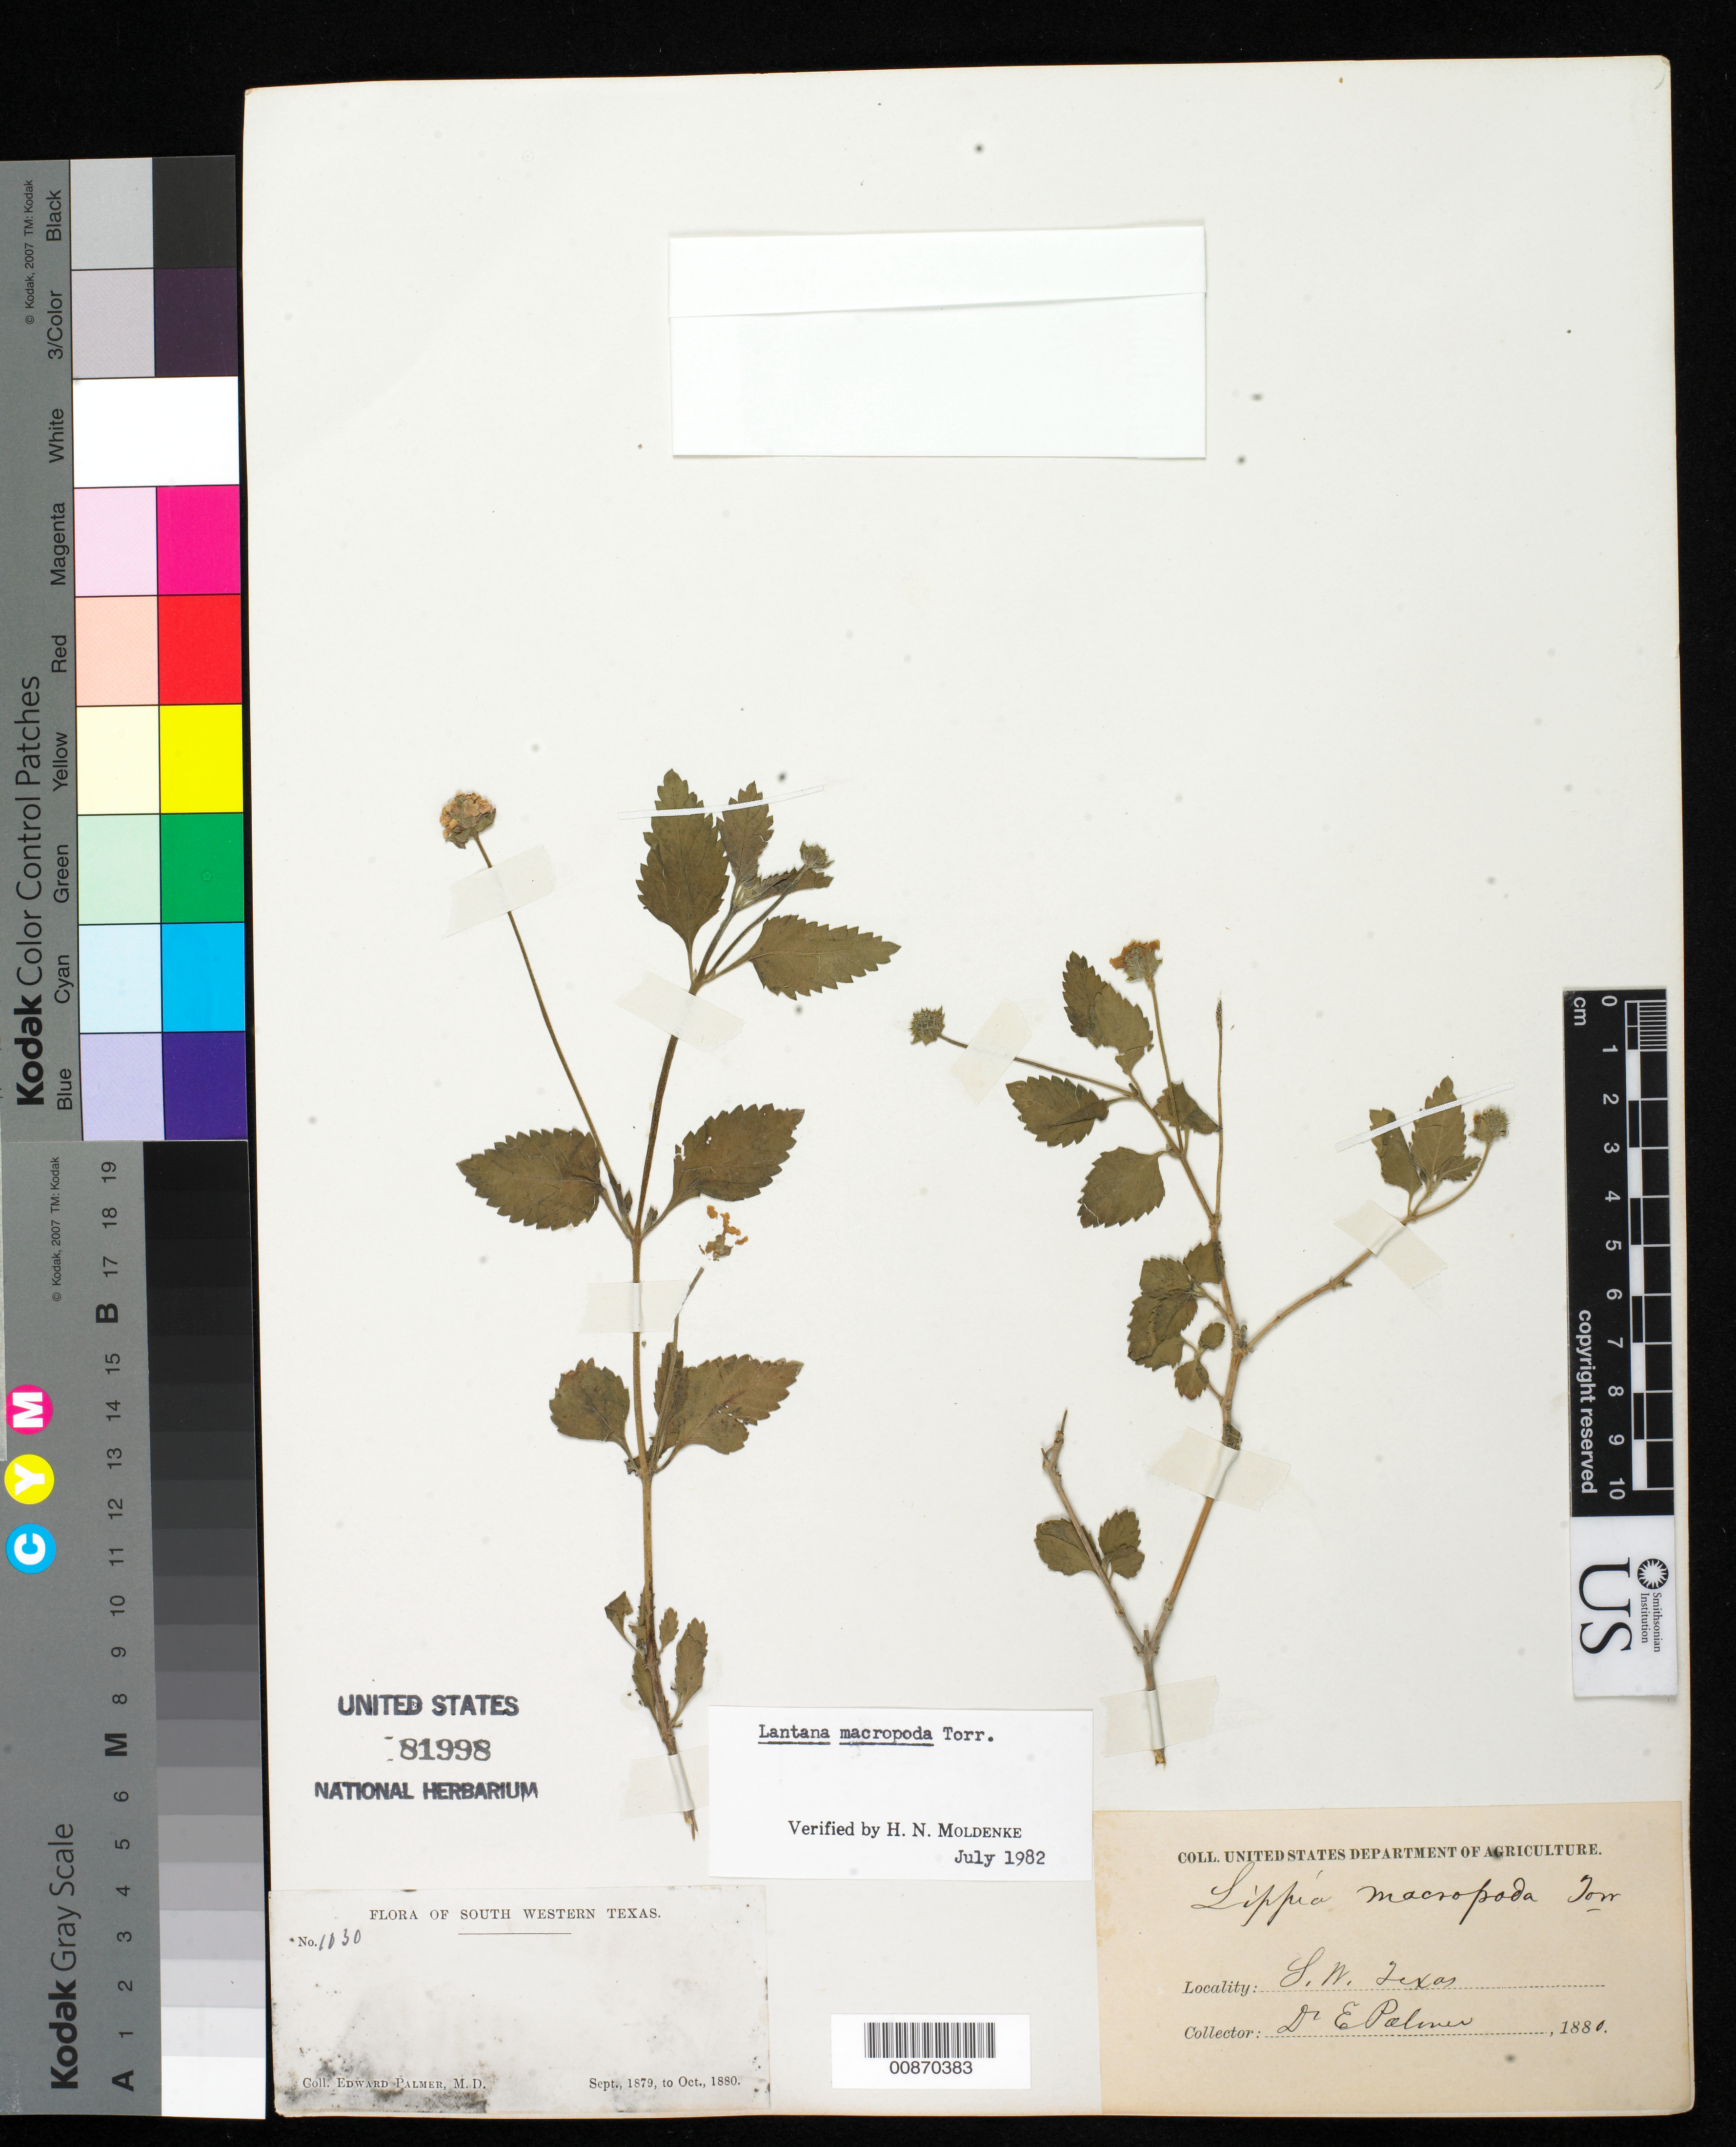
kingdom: Plantae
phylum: Tracheophyta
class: Magnoliopsida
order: Lamiales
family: Verbenaceae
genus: Lantana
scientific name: Lantana macropoda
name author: Torr.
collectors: E. Palmer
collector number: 1030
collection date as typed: Sep 1879 to -- Oct 1880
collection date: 1879-09/1880-10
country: United States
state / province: Texas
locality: South Western Texas.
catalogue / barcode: US 81998